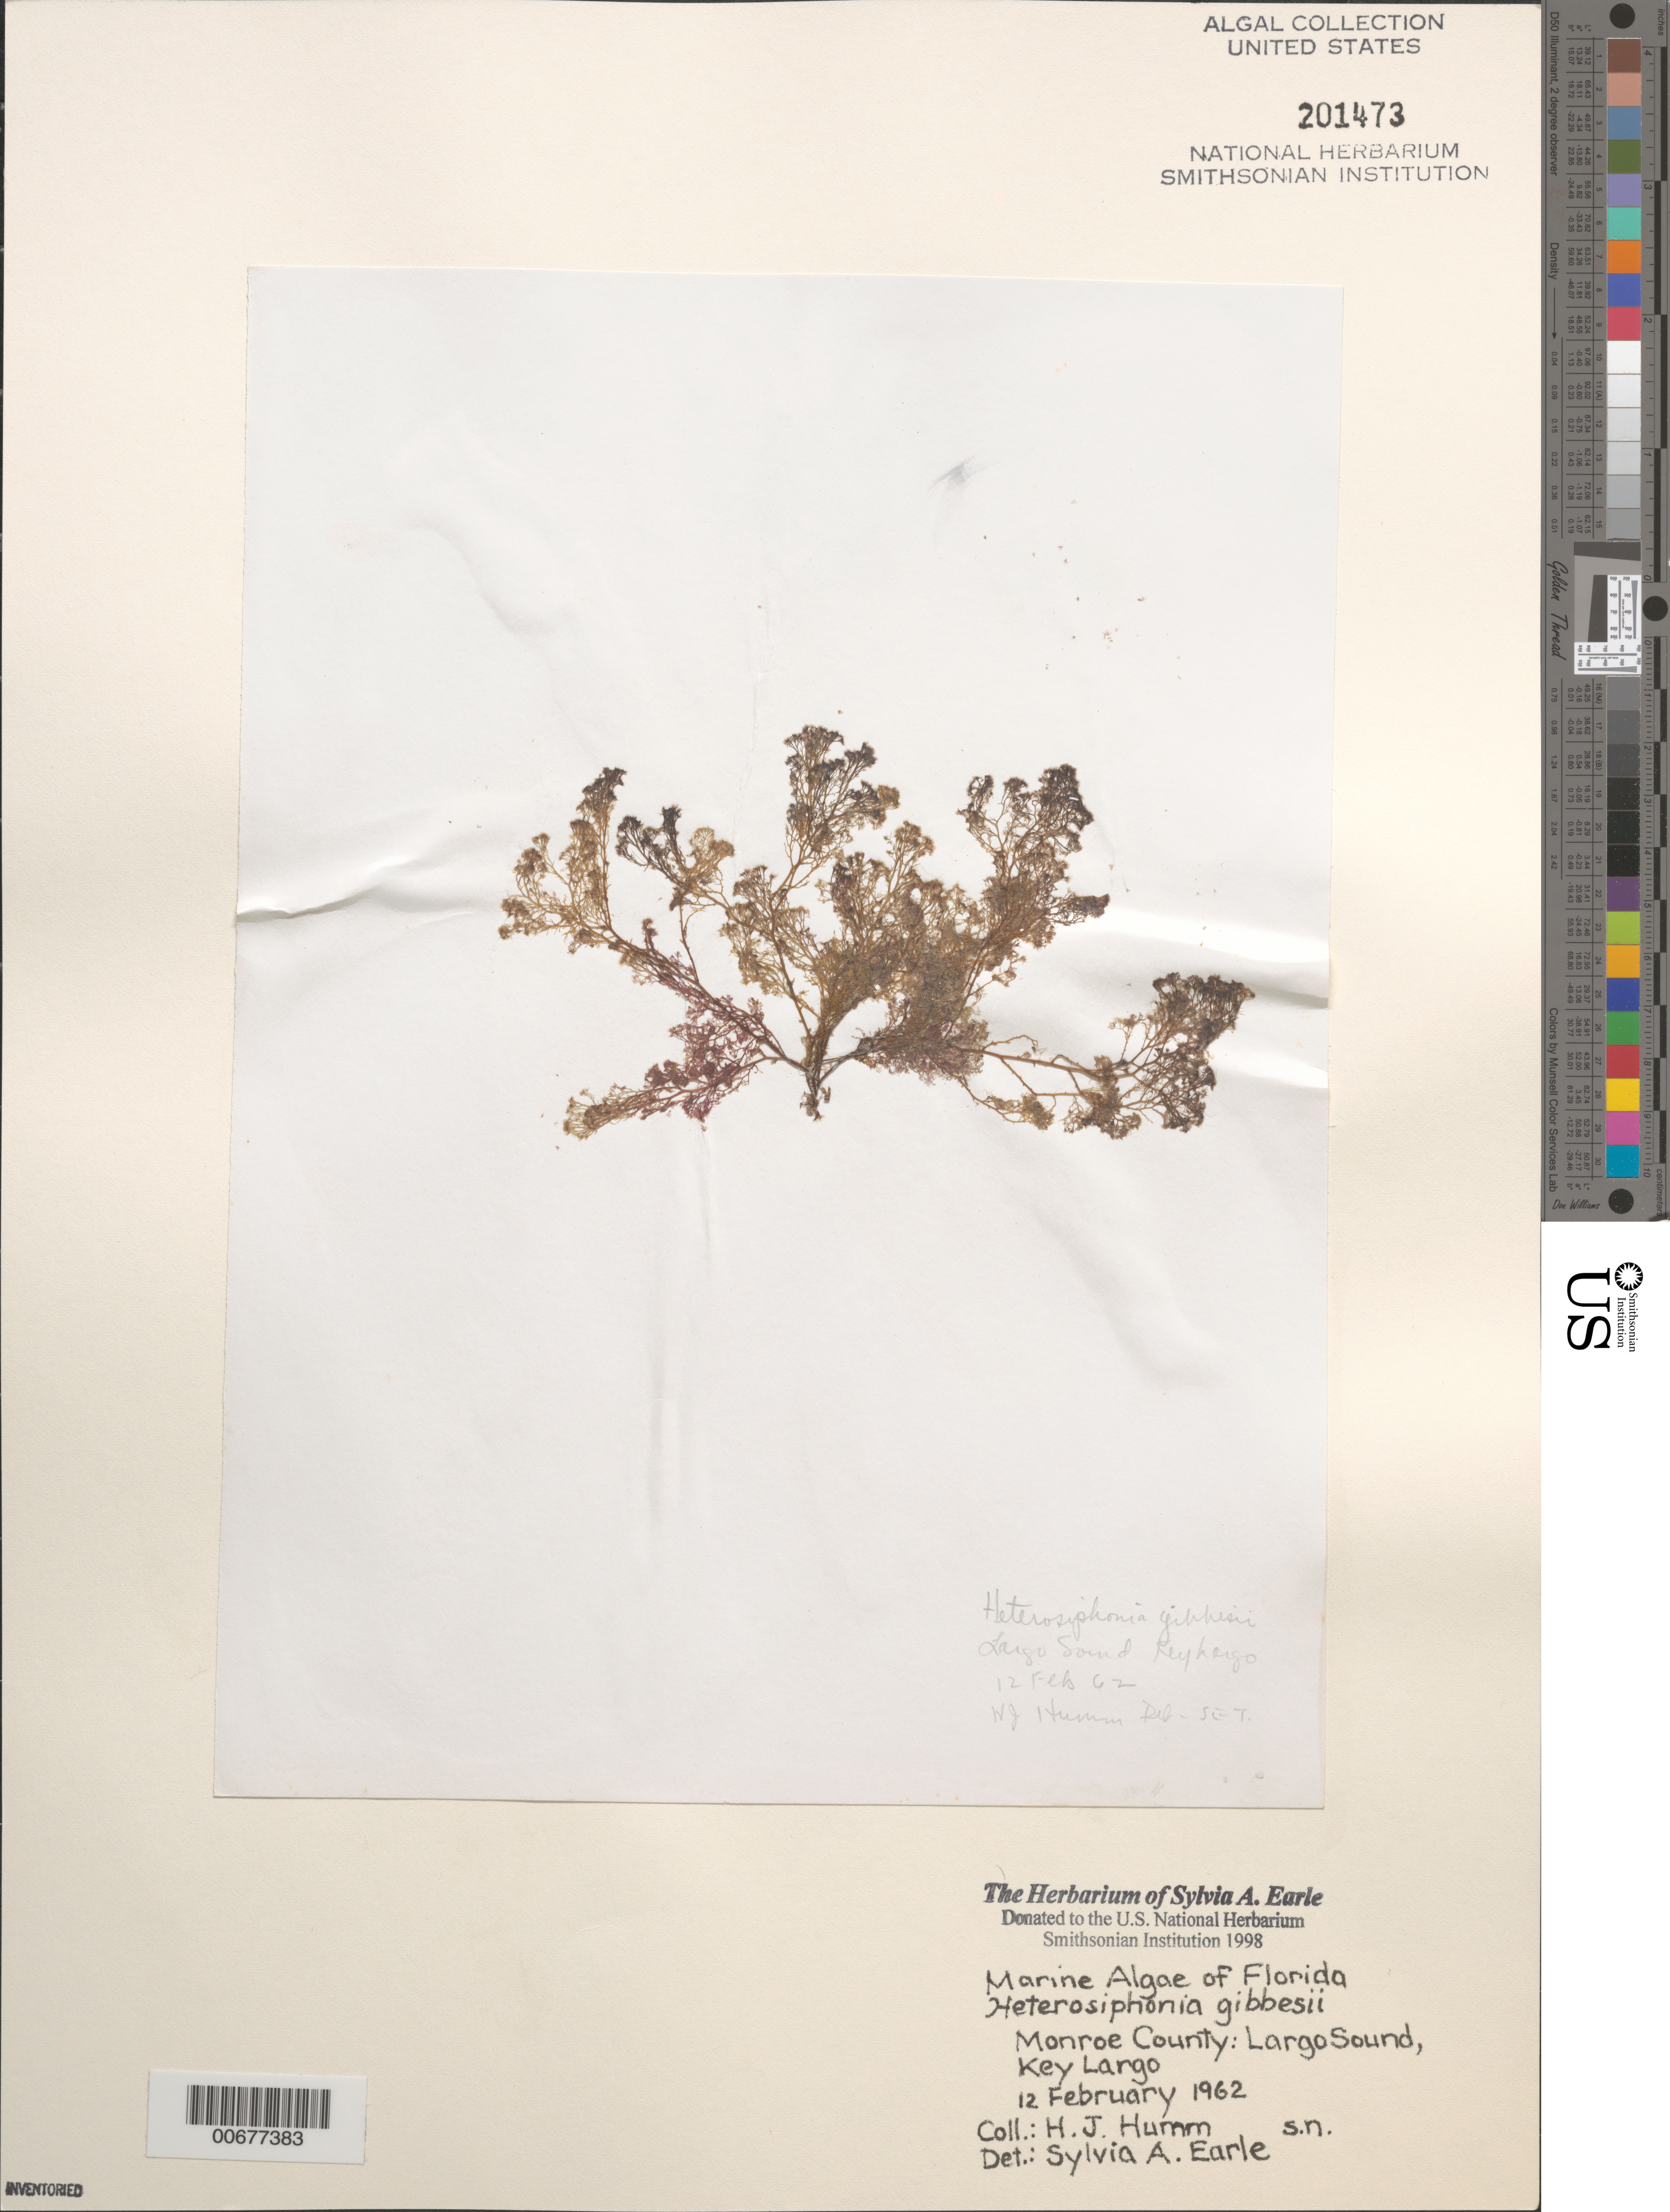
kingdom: Plantae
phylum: Rhodophyta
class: Florideophyceae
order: Ceramiales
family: Dasyaceae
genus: Heterosiphonia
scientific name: Heterosiphonia gibbesii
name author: (Harv.)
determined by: Earle, S. A.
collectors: H. J. Humm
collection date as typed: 12 Feb 1962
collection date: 1962-02-12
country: United States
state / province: Florida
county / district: Monroe County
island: Key Largo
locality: Key Largo Sound (Largo Sound)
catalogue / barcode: US 201473